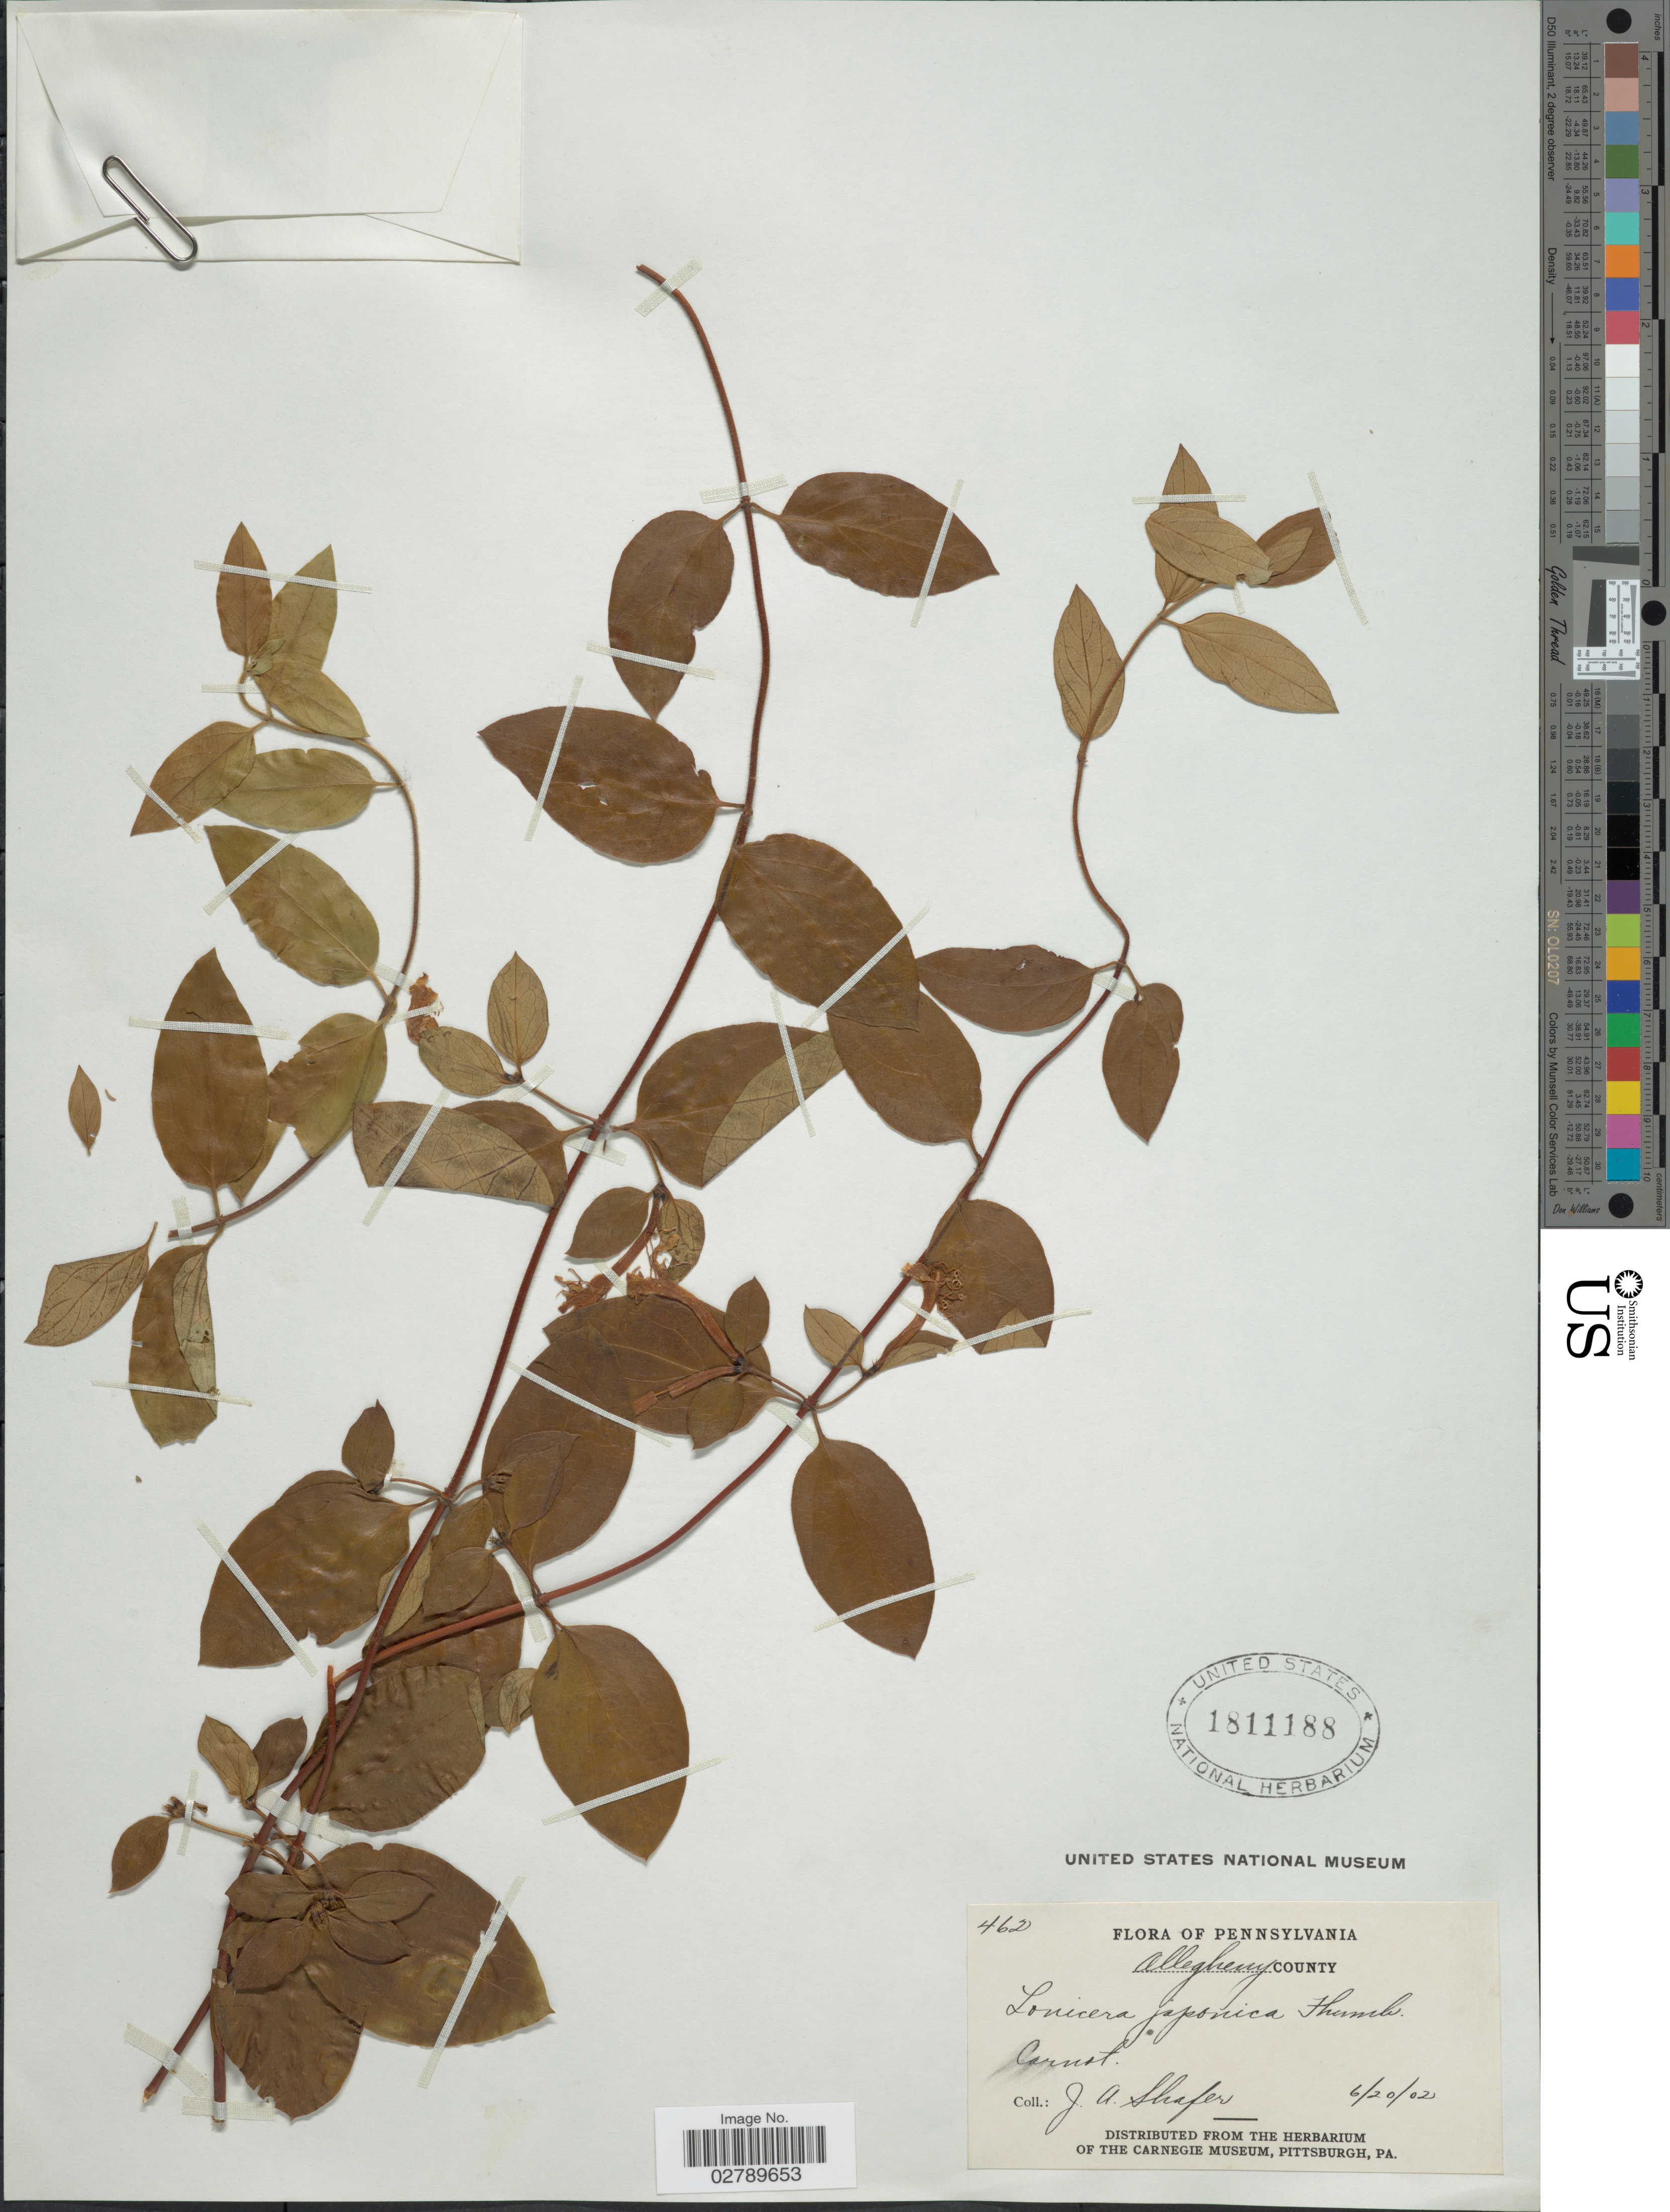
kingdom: Plantae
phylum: Tracheophyta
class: Magnoliopsida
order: Dipsacales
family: Caprifoliaceae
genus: Lonicera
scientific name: Lonicera japonica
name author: Thunb.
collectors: J. A. Shafer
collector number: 462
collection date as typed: Transcribed d/m/y: 20/6/2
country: United States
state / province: Pennsylvania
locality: Allegheny county. Carnot.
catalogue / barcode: US 1811188